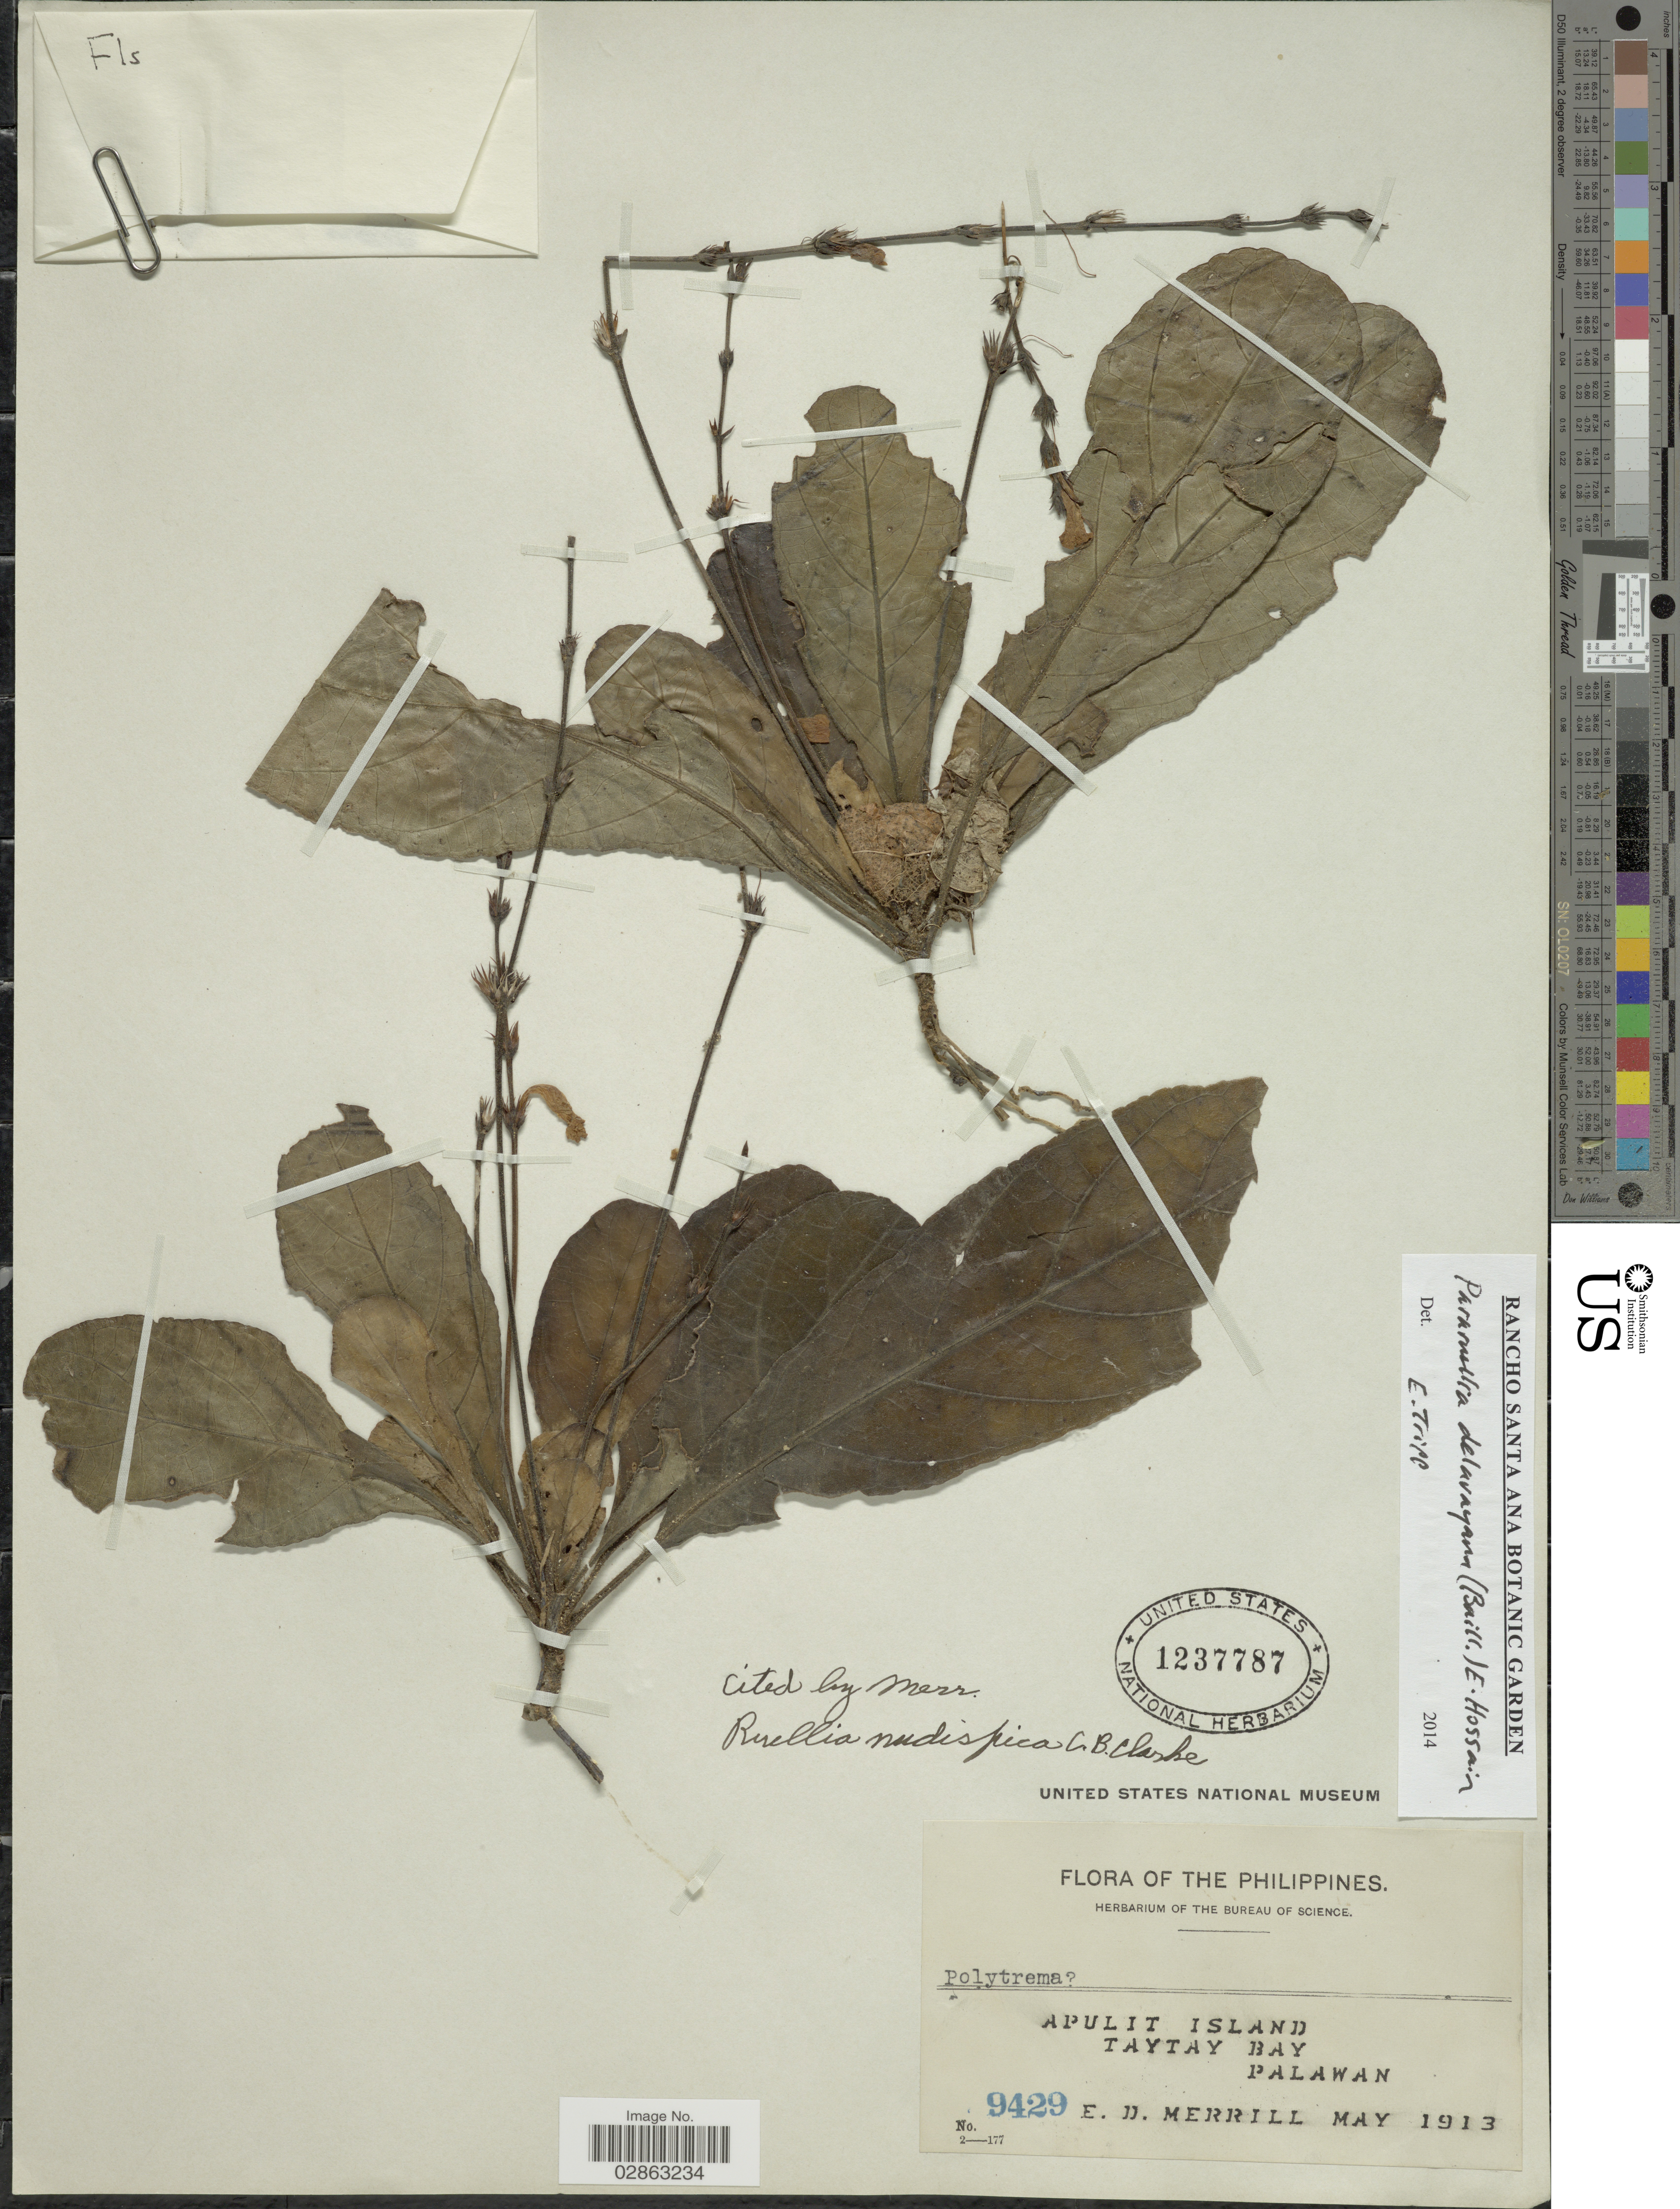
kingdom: Plantae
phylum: Tracheophyta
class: Magnoliopsida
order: Lamiales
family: Acanthaceae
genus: Ruellia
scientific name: Ruellia delavayana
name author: Baill.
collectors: E. D. Merrill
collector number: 9429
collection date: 1913-05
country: Philippines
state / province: Mimaropa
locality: Apulit Island. Taytay Bay, Palawan.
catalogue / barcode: US 1237787